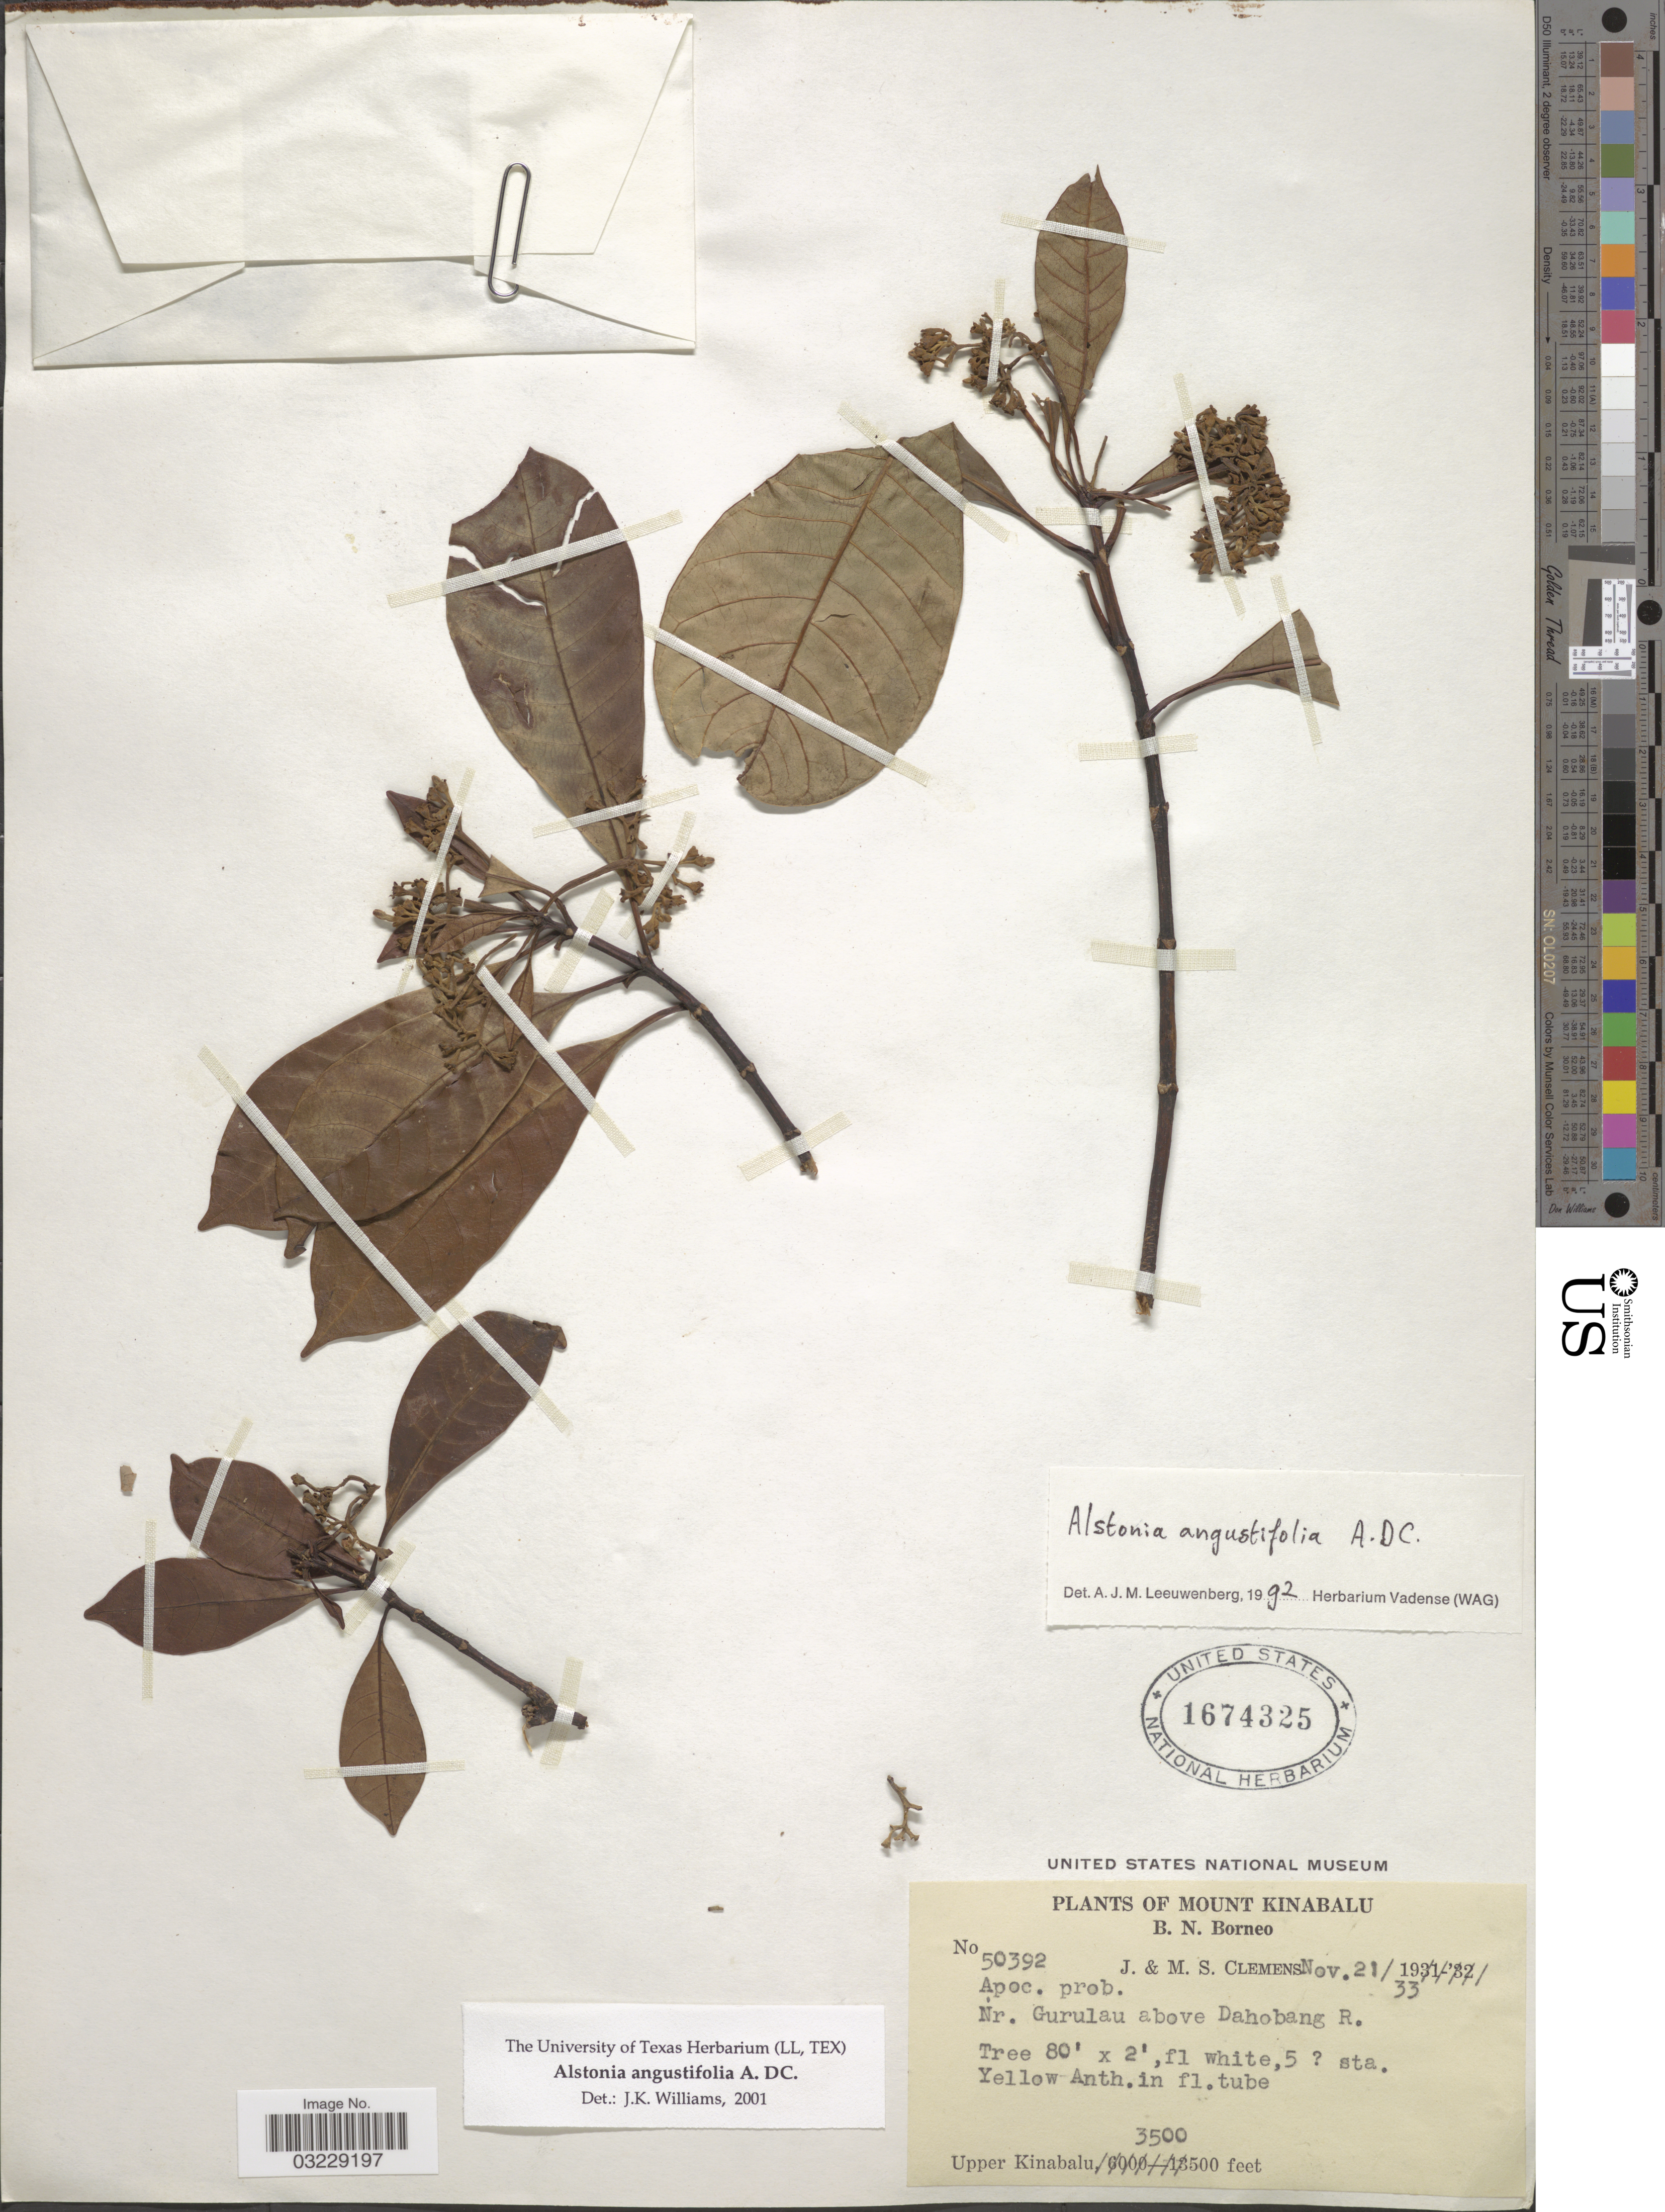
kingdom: Plantae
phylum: Tracheophyta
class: Magnoliopsida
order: Gentianales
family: Apocynaceae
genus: Alstonia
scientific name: Alstonia angustifolia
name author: Wall. ex A. DC.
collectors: J. Clemens & M. S. Clemens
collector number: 50392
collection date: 1933-11-21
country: Malaysia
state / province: Sabah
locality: Mount Kinabalu. B. N. Borneo. Nr. Gurulau above Dahobang R. Upper Kinabalu.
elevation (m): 1067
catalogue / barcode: US 1674325